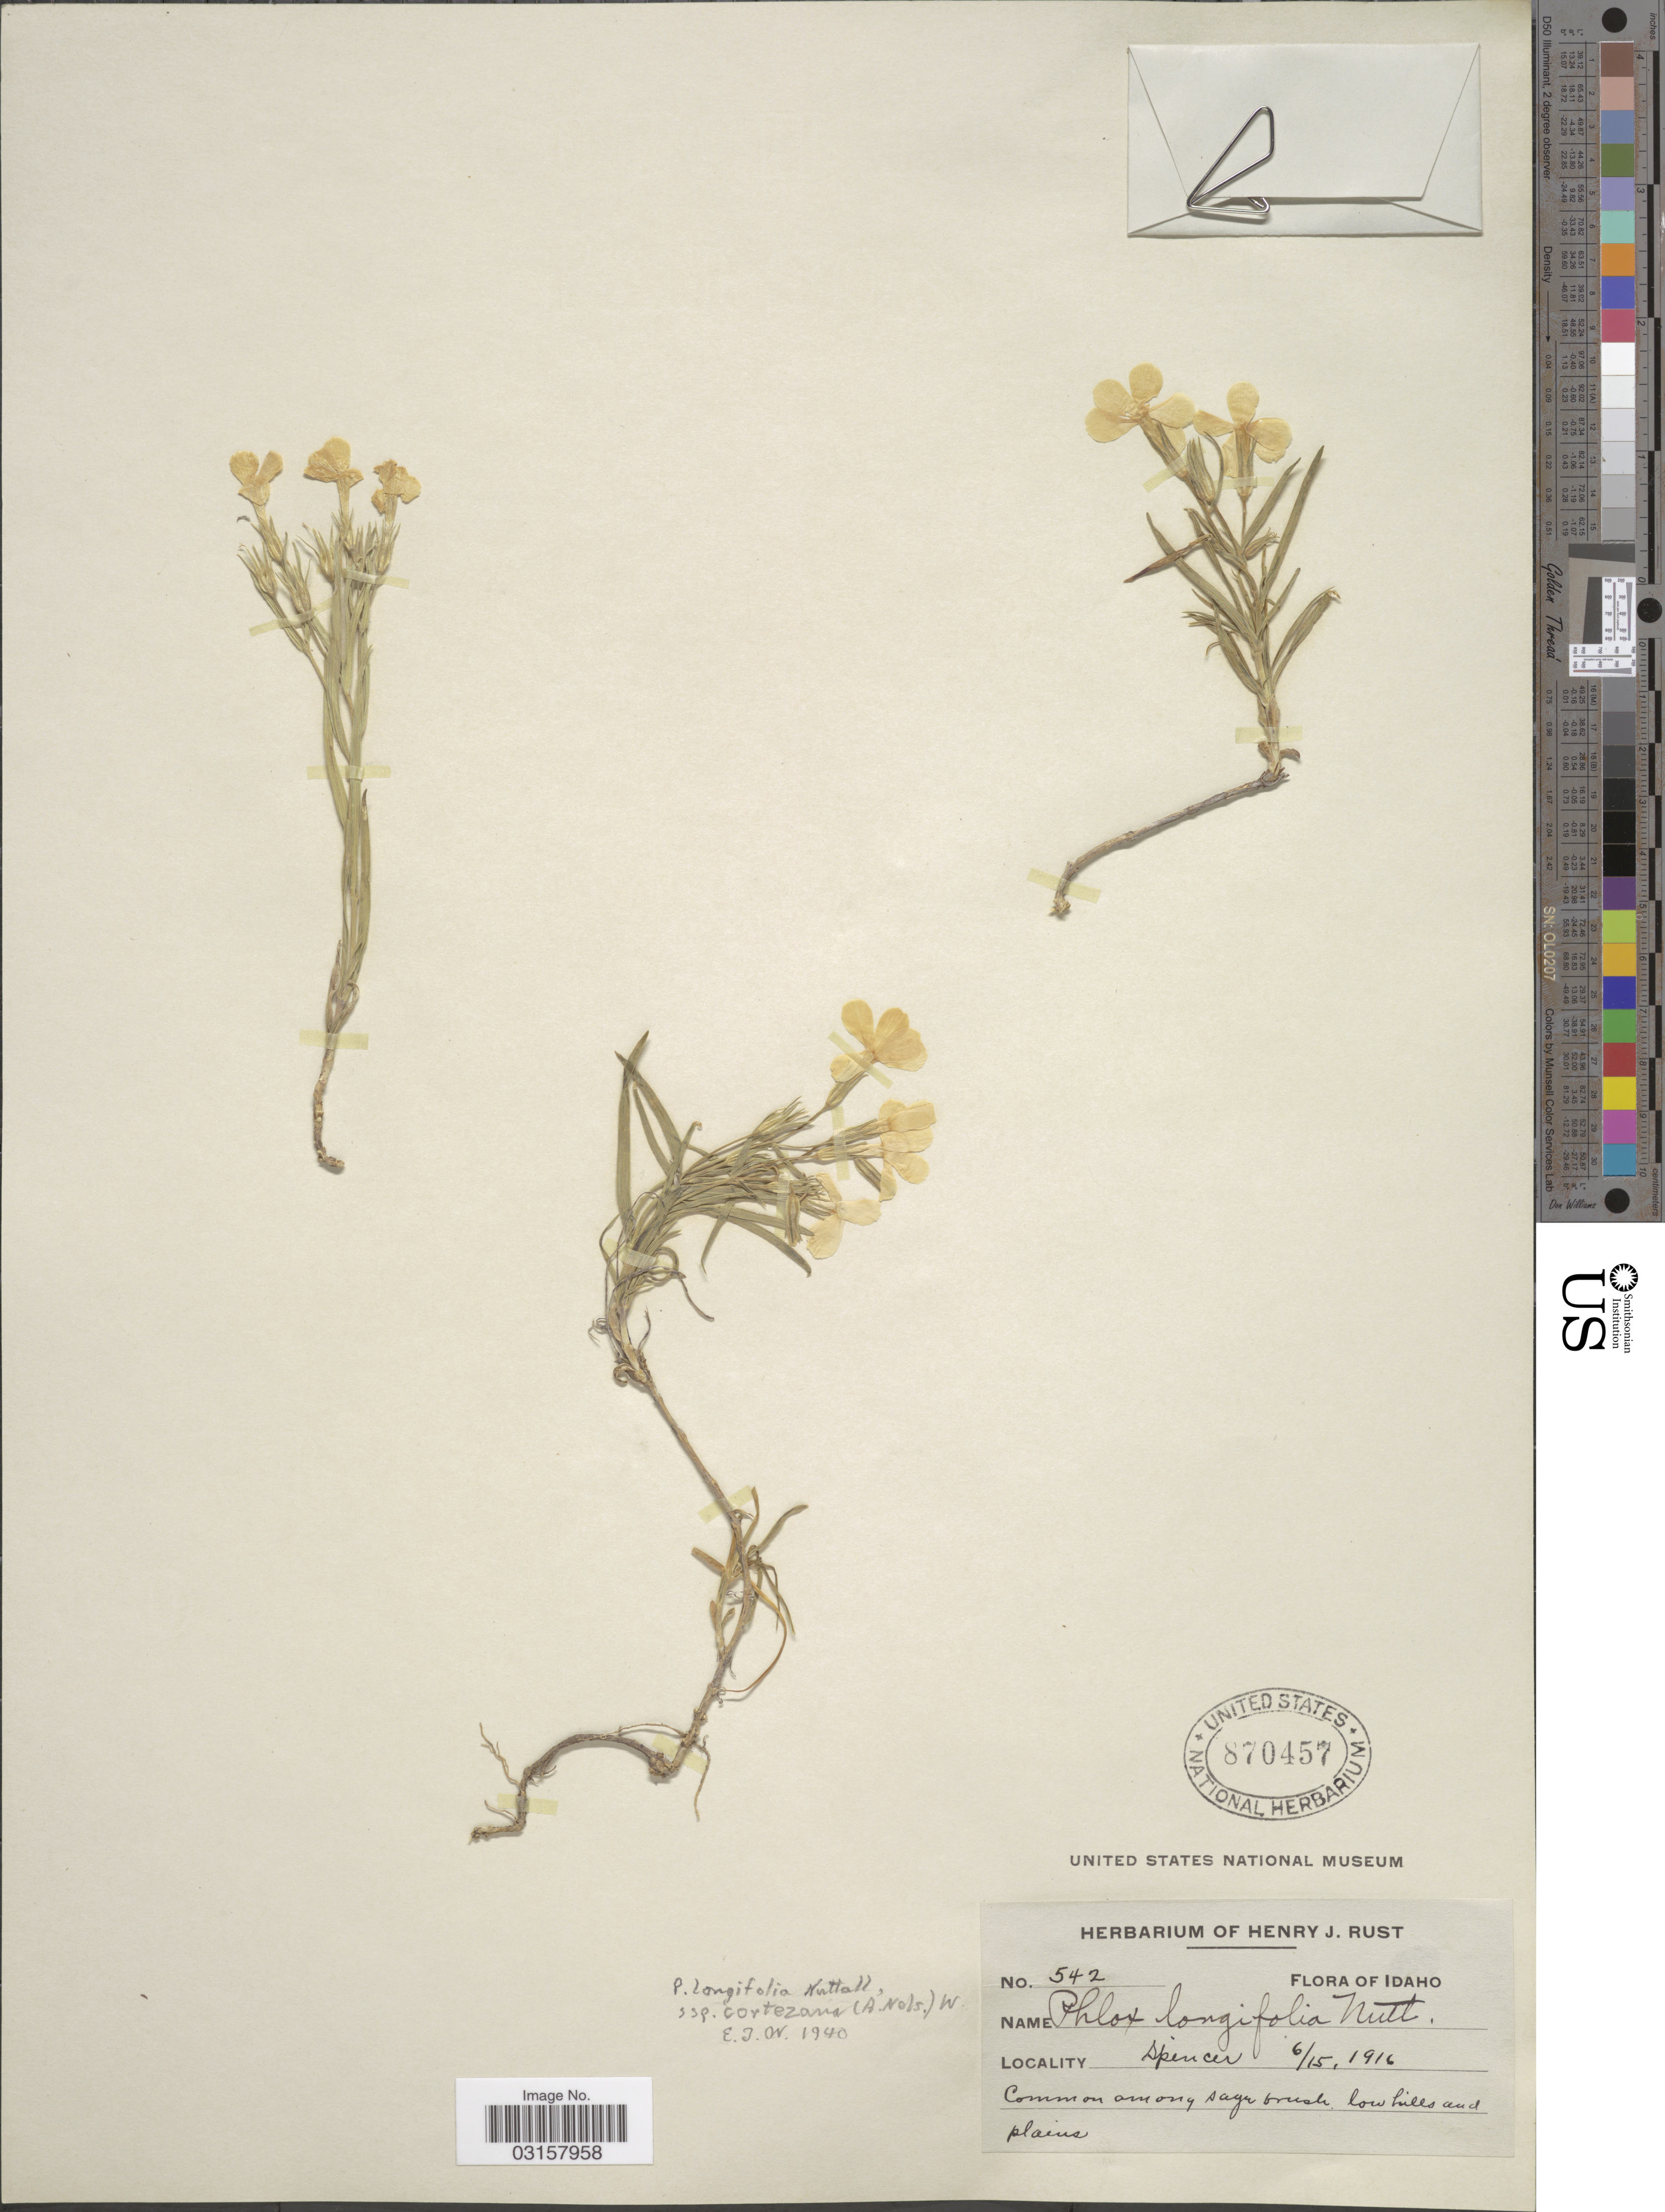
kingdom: Plantae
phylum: Tracheophyta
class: Magnoliopsida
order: Ericales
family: Polemoniaceae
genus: Phlox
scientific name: Phlox longifolia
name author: Nutt.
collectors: ex herb. Henry J. Rust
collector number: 542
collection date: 1916-06-15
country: United States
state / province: Idaho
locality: Spencer.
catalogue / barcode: US 870457